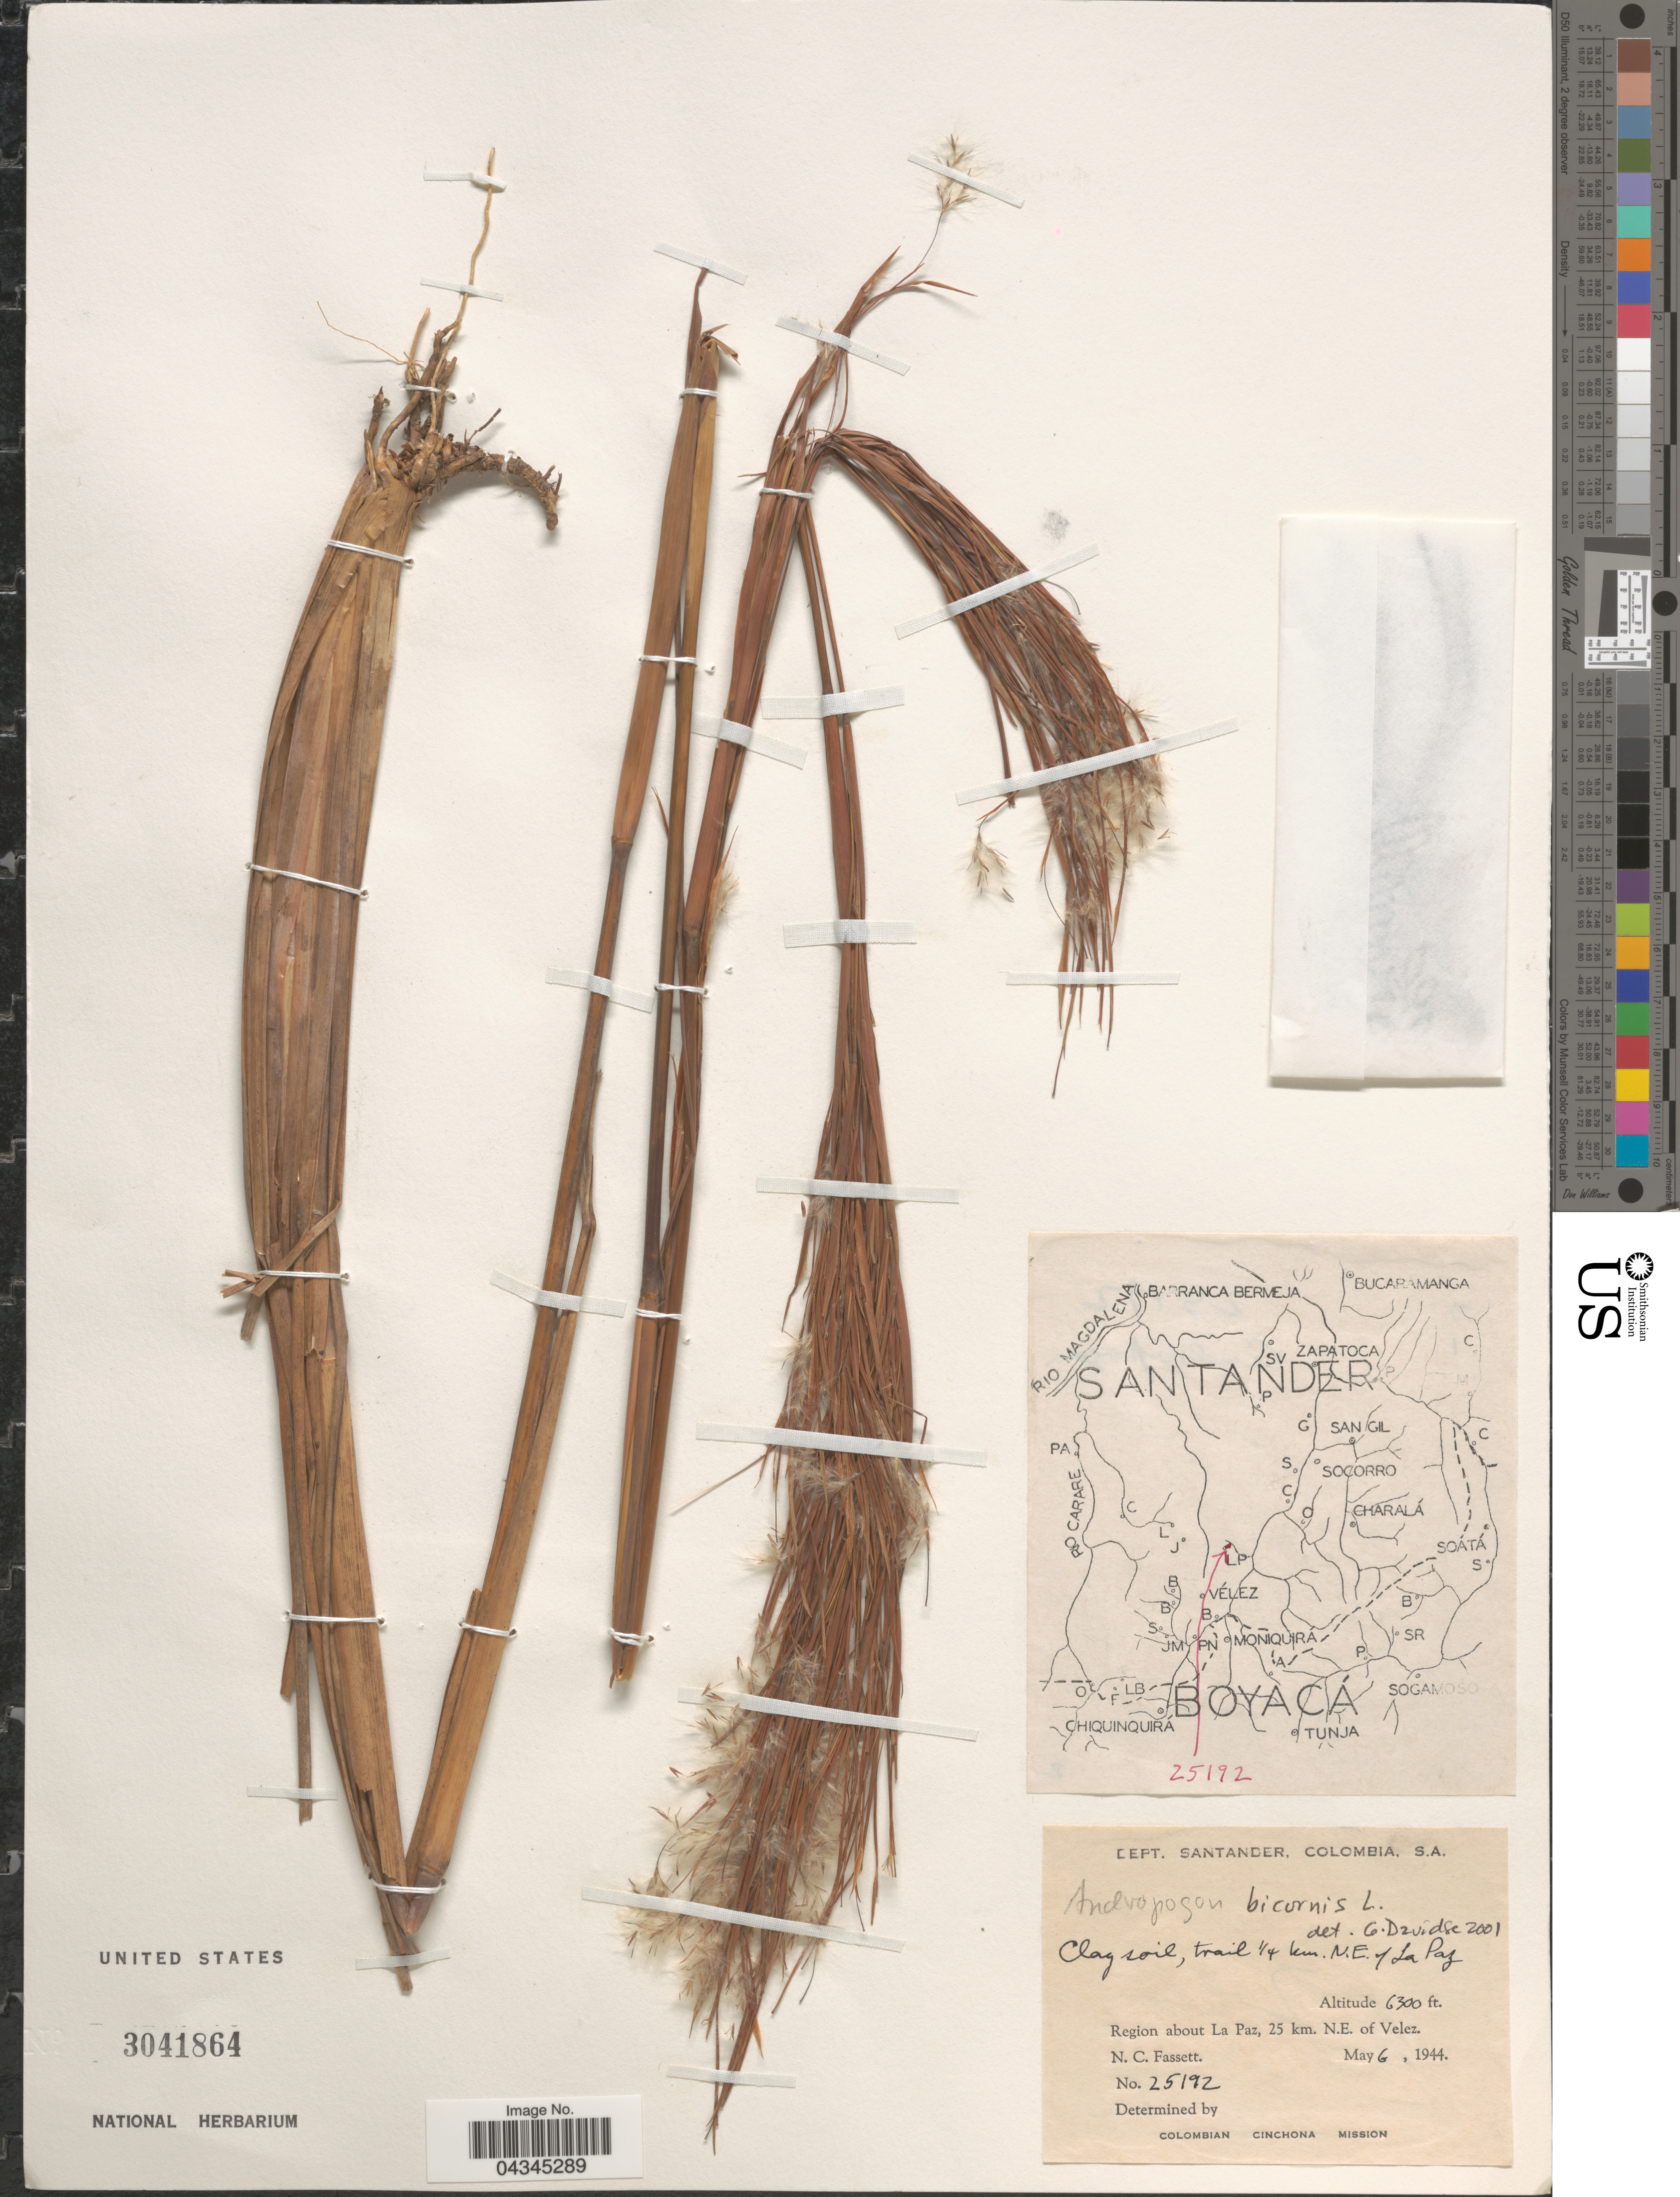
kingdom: Plantae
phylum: Tracheophyta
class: Liliopsida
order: Poales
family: Poaceae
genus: Andropogon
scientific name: Andropogon bicornis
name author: L.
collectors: N. C. Fassett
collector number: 25192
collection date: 1944-05-06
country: Colombia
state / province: Santander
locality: Dept. Santander. Region about La Paz, 25 km. N.E. of Velez. Colombian Cinchona Mission.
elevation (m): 1920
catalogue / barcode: US 3041864